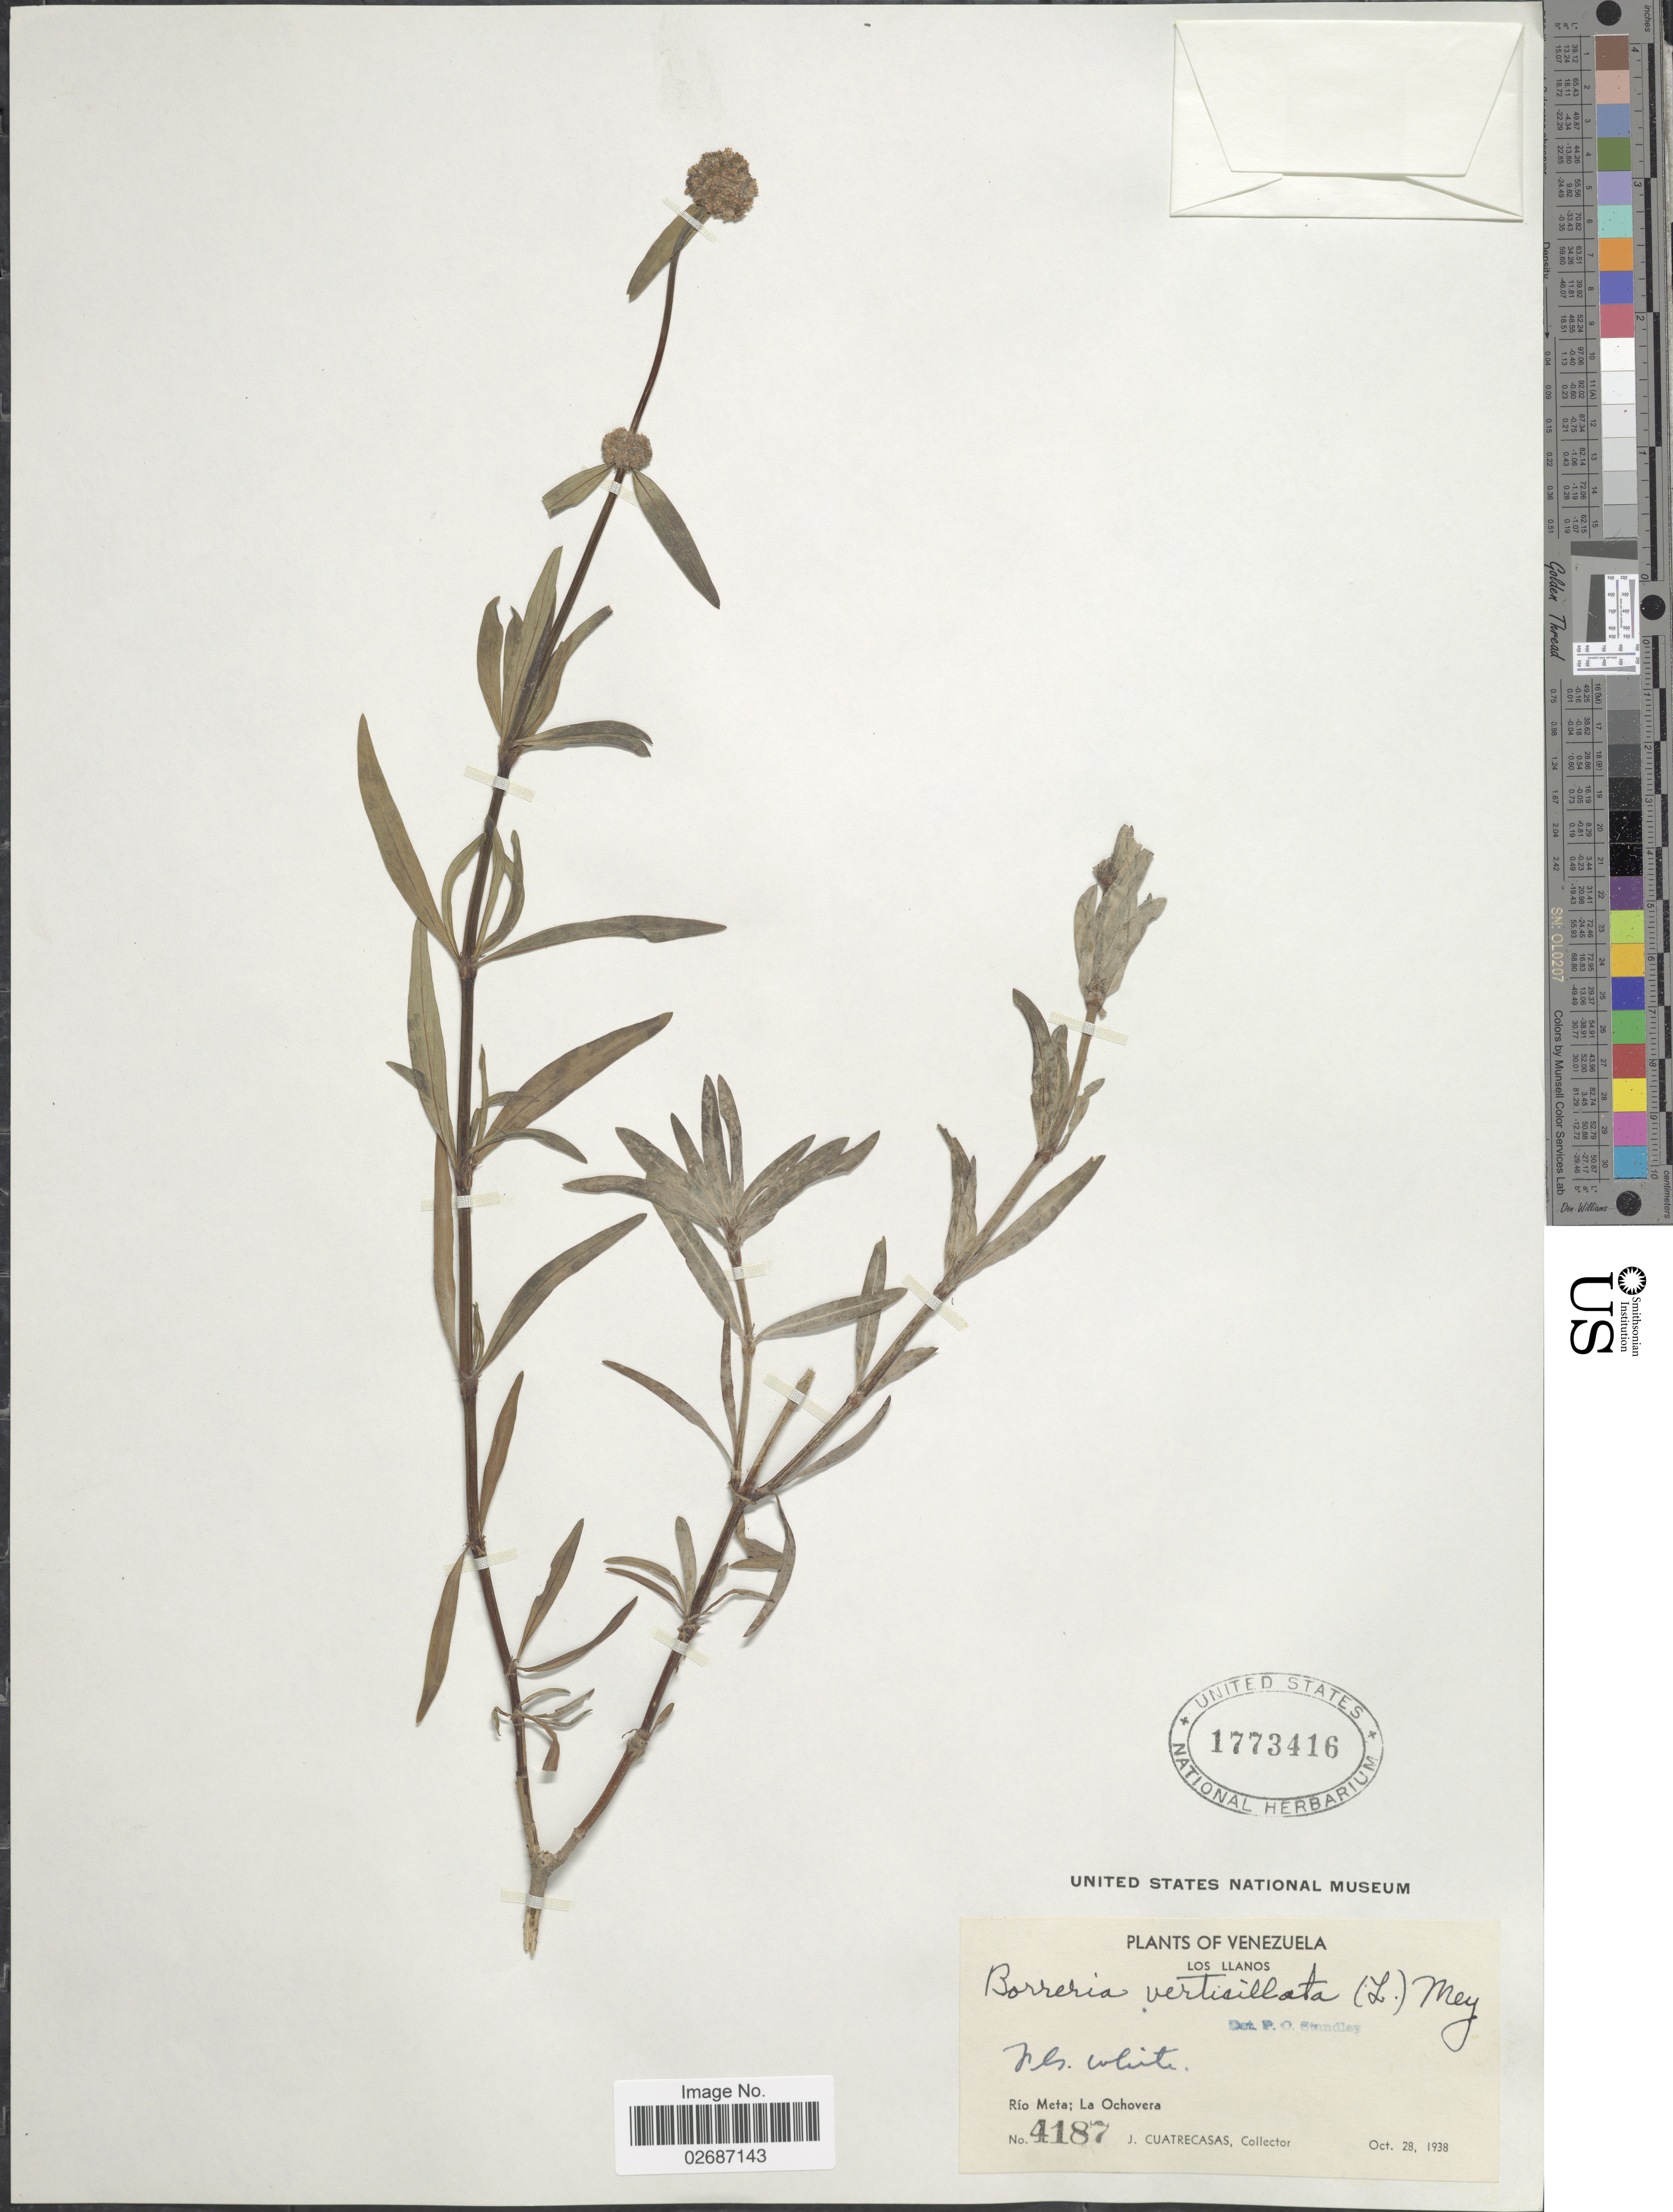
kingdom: Plantae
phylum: Tracheophyta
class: Magnoliopsida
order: Gentianales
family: Rubiaceae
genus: Borreria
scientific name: Borreria verticillata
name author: (L.) G. Mey.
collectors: J. Cuatrecasas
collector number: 4187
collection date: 1938-10-28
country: Venezuela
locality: Los Llanos, Rio Meta; La Ochovera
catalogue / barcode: US 1773416